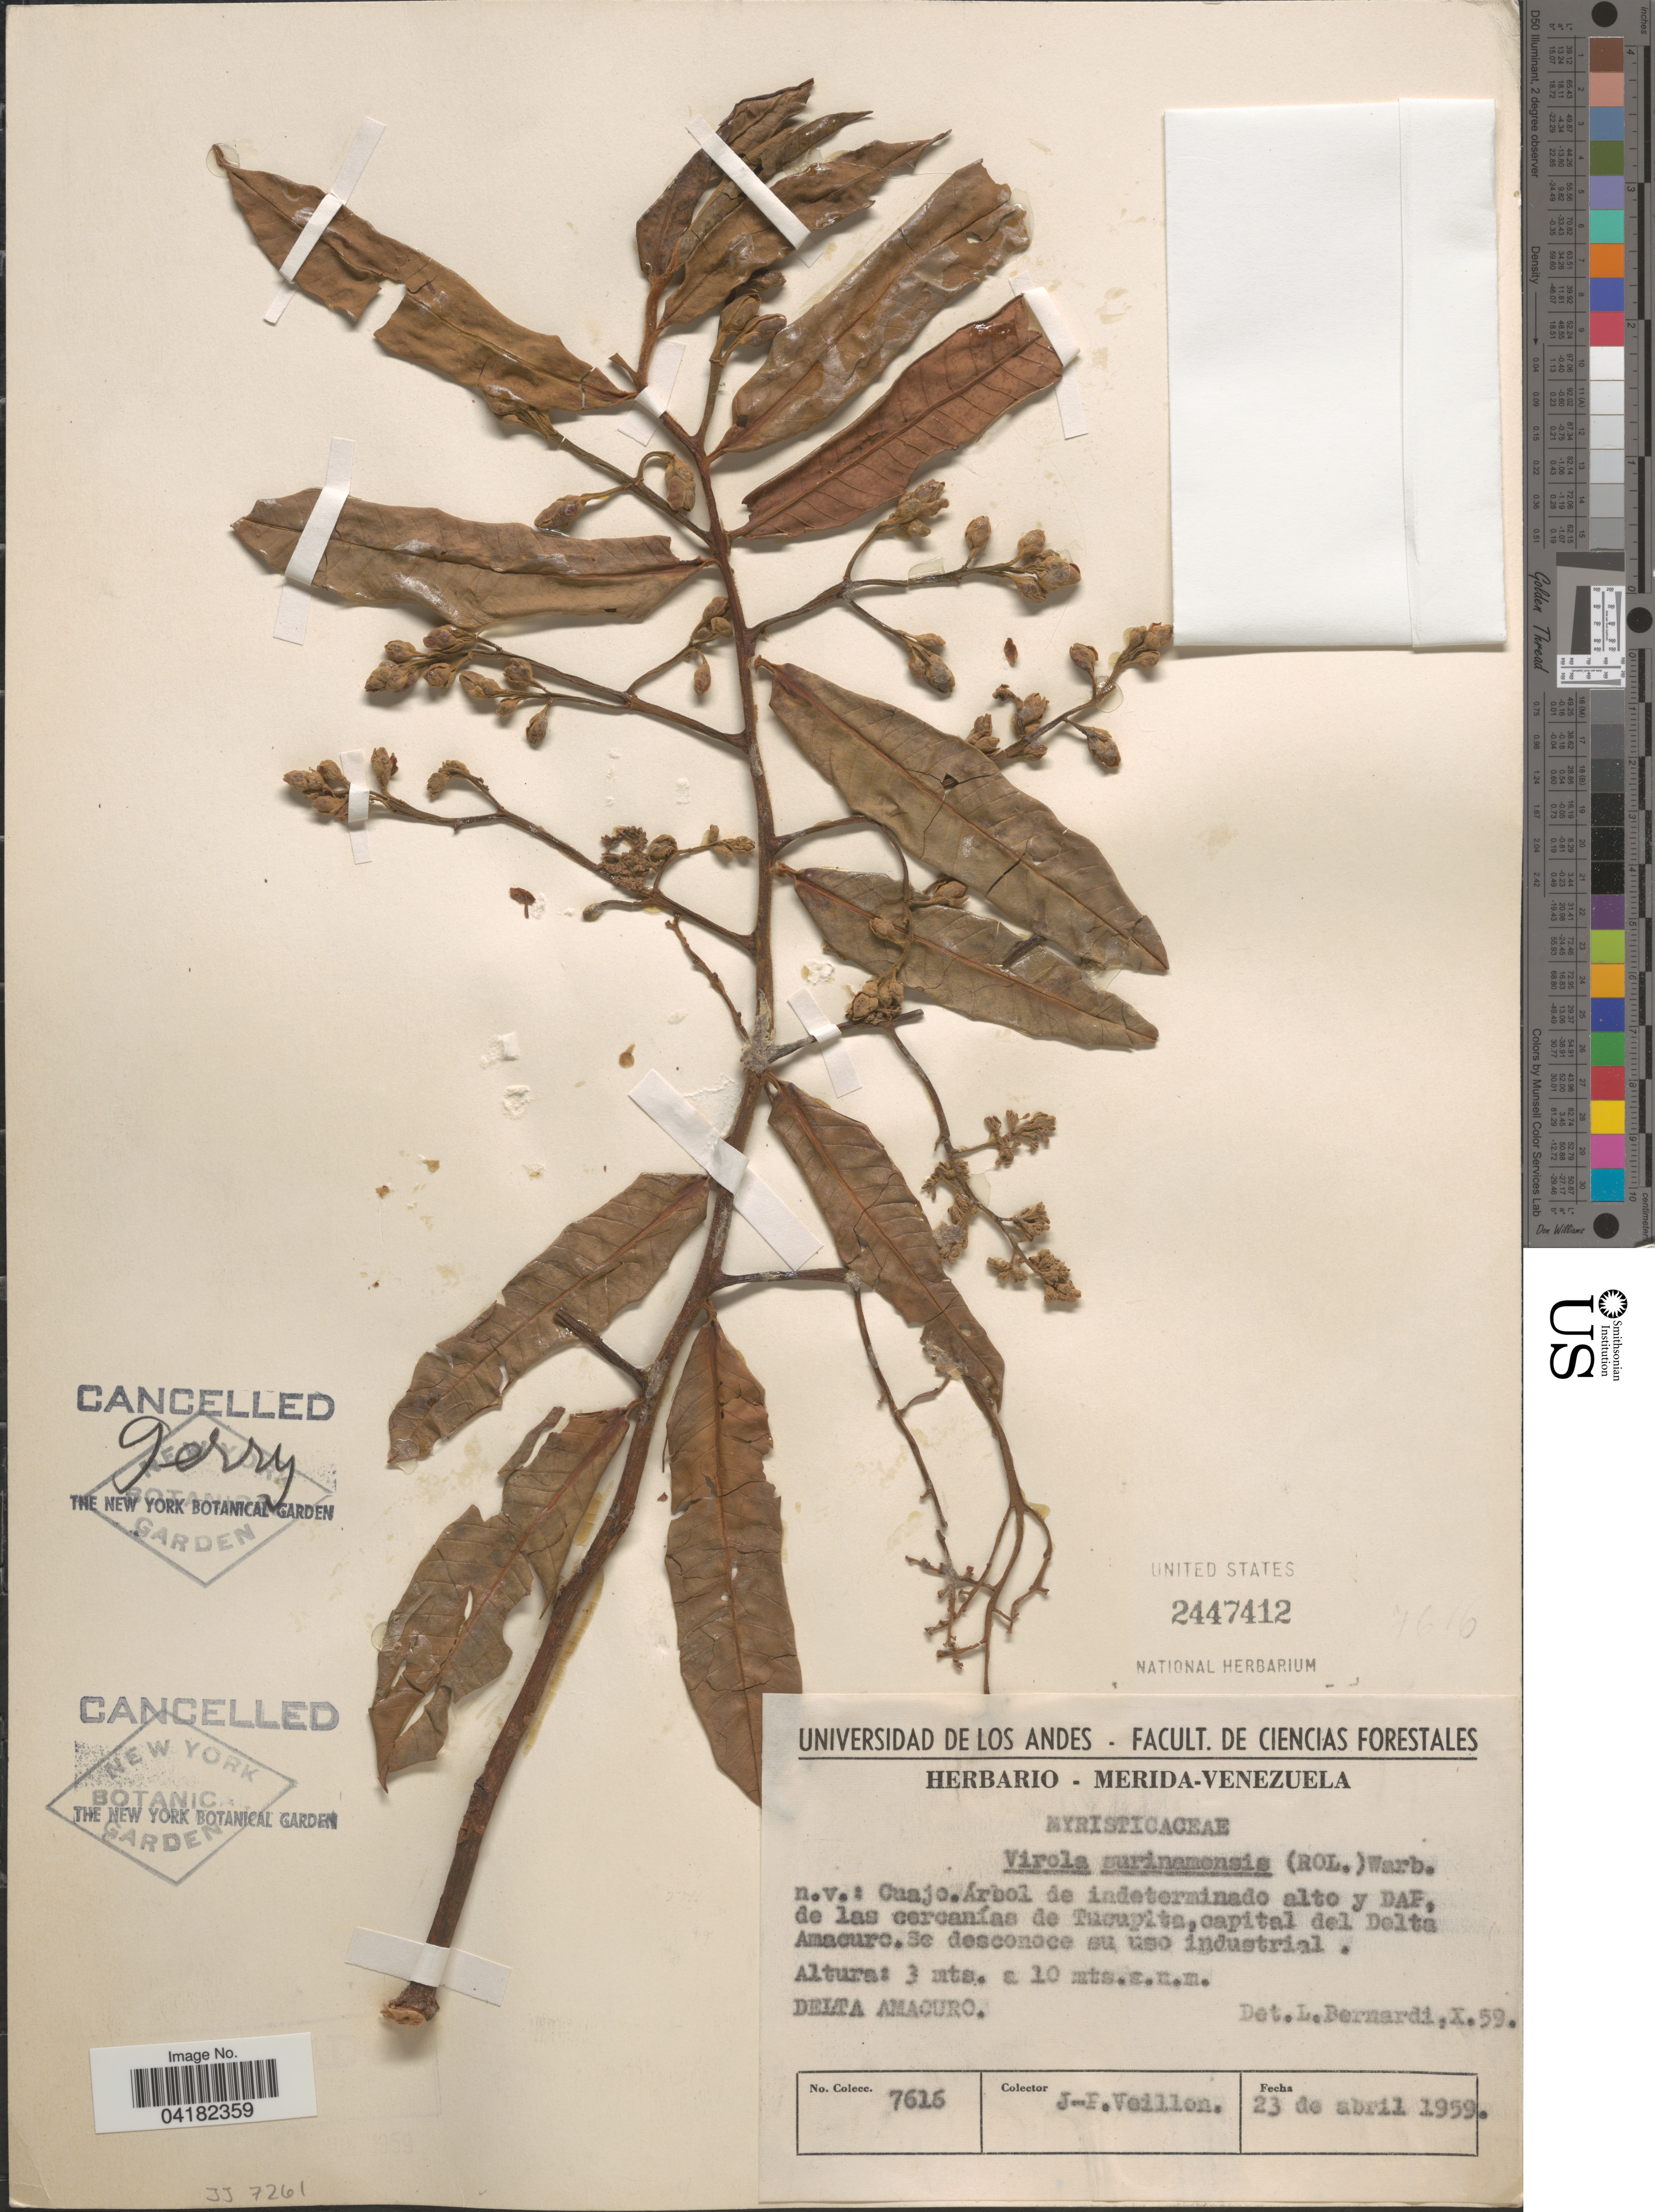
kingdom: Plantae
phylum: Tracheophyta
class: Magnoliopsida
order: Magnoliales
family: Myristicaceae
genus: Virola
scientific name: Virola surinamensis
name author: (Rol.) Warb.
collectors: J. Veillon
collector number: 7616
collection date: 1959-04-23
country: Venezuela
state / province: Delta Amacuro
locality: N.v.; Cuajo. Árbol de indeterminado alto y DAP, de las cercanías de Tusupita, capital del Delta Amacuro.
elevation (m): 3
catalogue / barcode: US 2447412